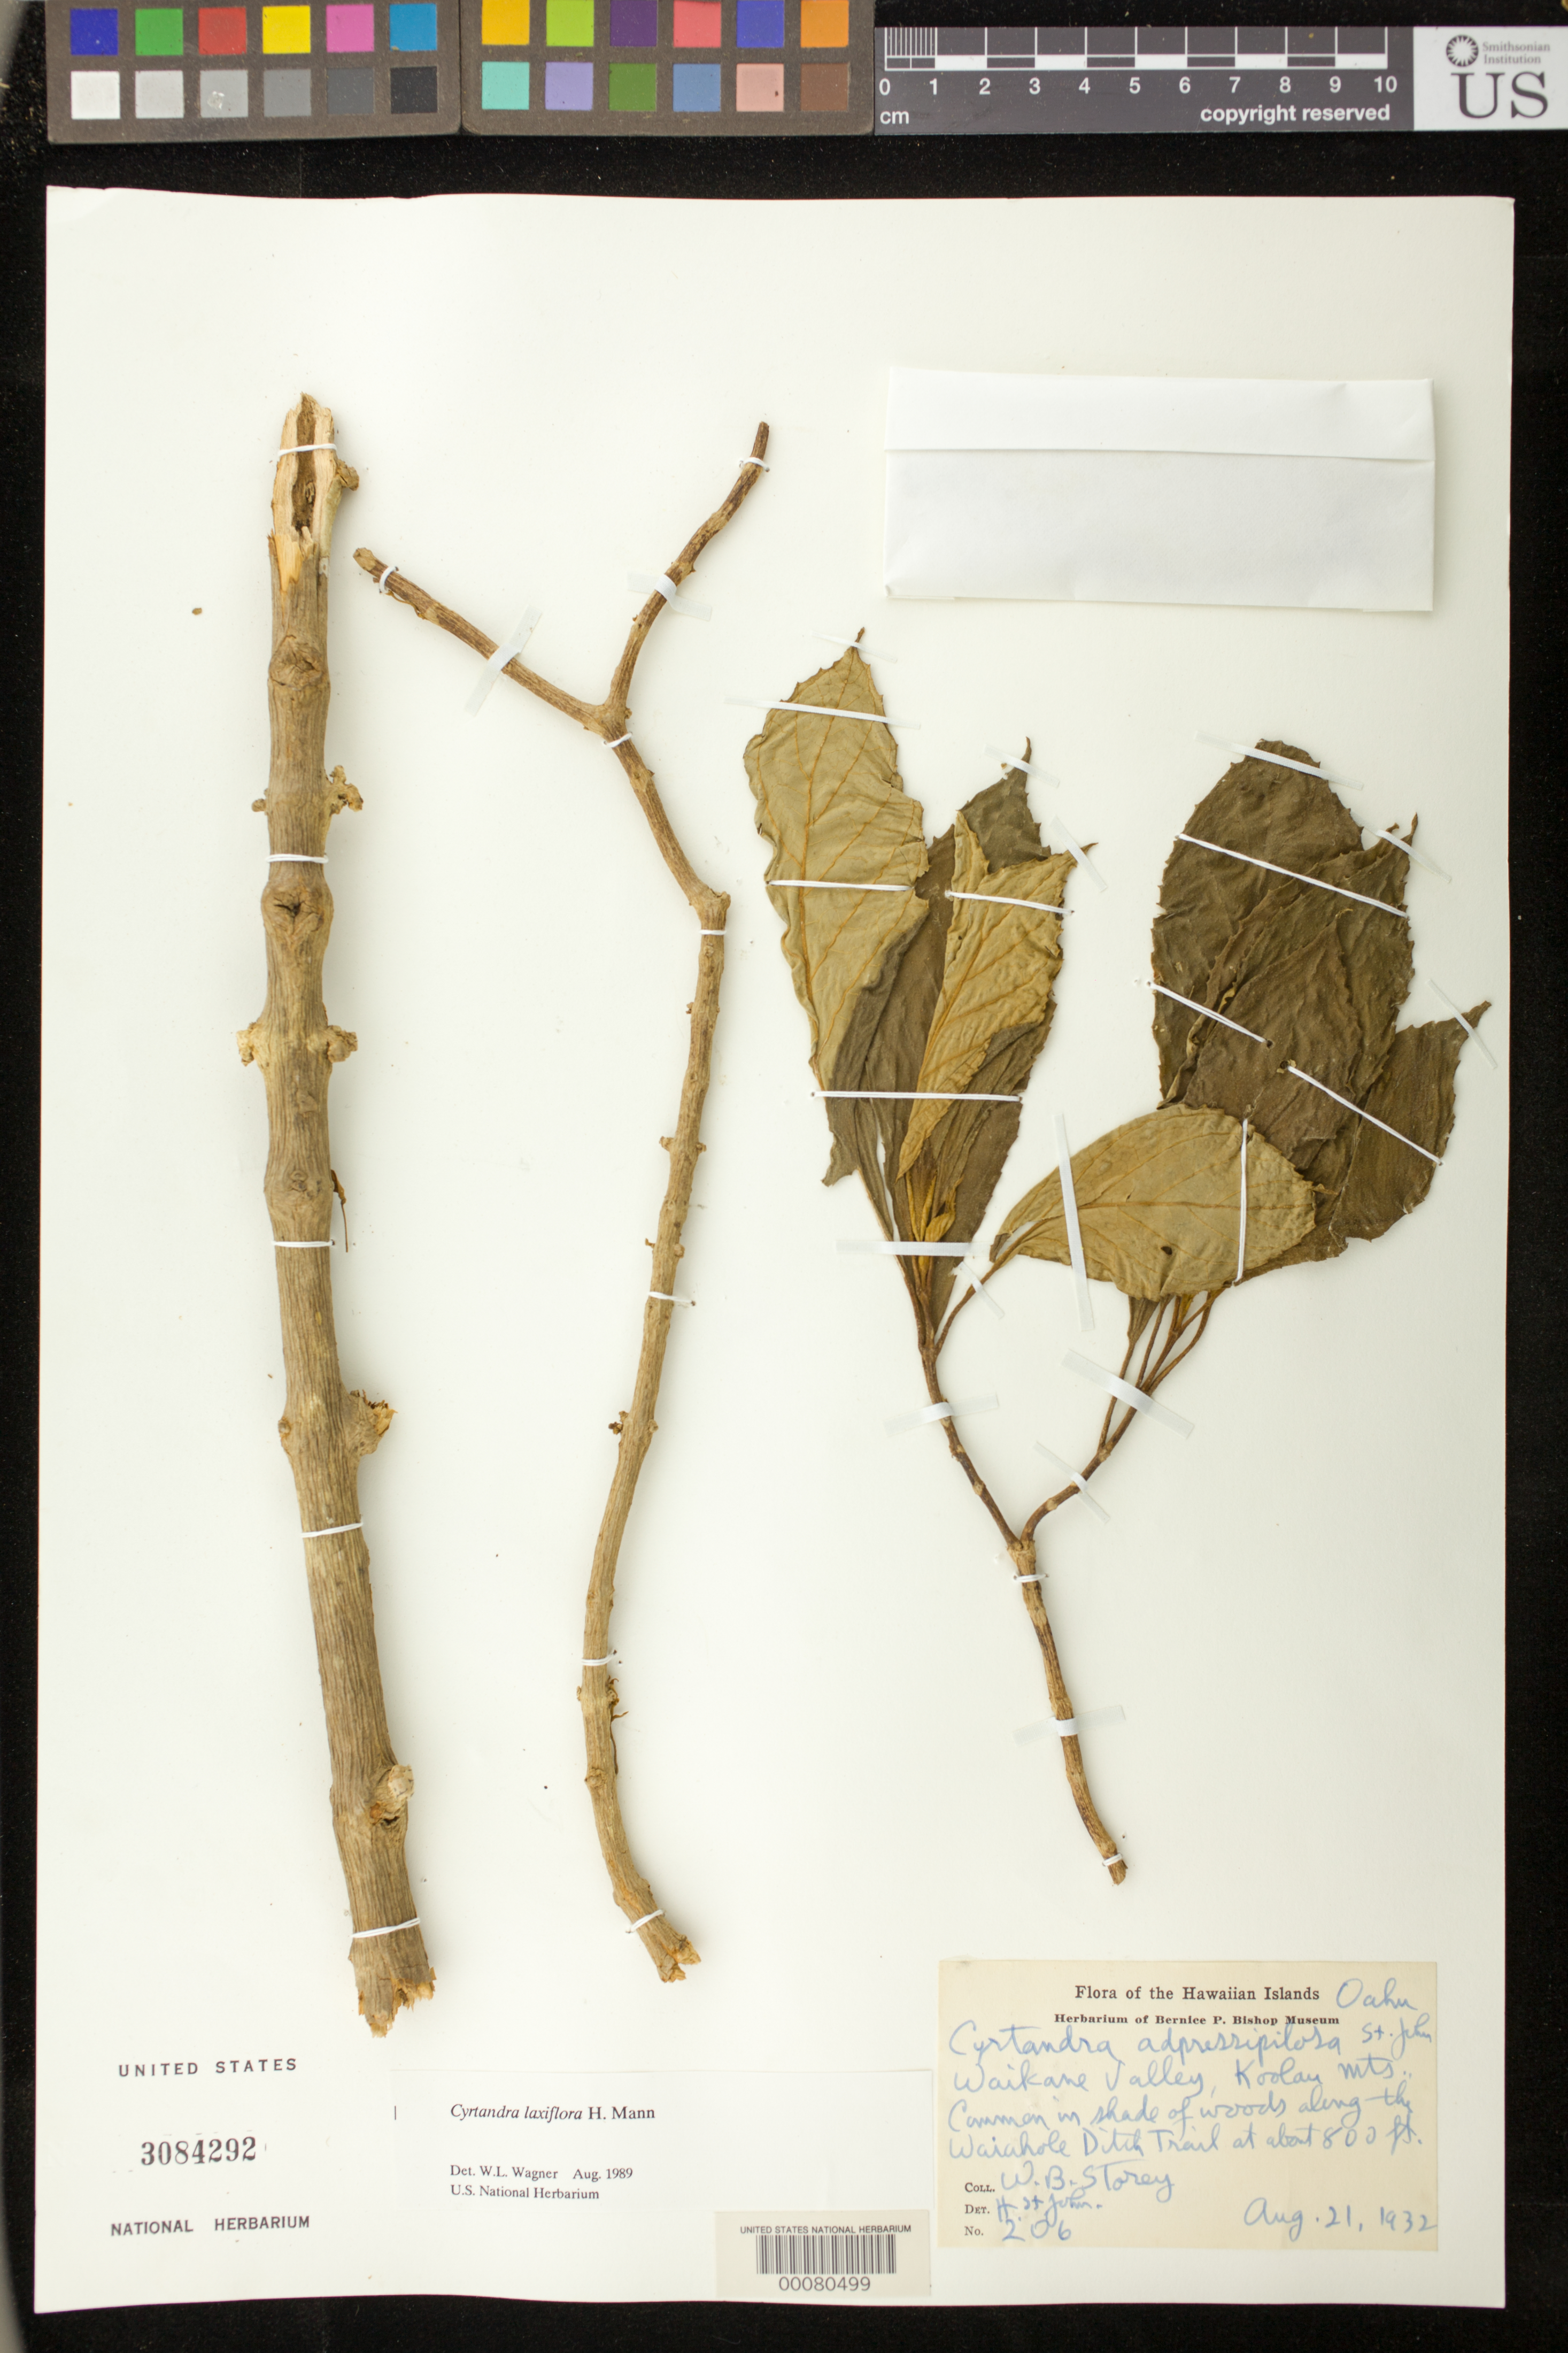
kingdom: Plantae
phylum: Tracheophyta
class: Magnoliopsida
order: Lamiales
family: Gesneriaceae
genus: Cyrtandra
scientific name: Cyrtandra adpressipilosa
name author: H. St. John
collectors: W. Storey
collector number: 206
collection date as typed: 21 Aug 1932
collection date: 1932-08-21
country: United States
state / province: Hawaii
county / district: Honolulu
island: Oahu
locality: Waikane valley, Koolau mts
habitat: Common in shade of woods along the waiahole ditch trail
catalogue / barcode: US 3084292